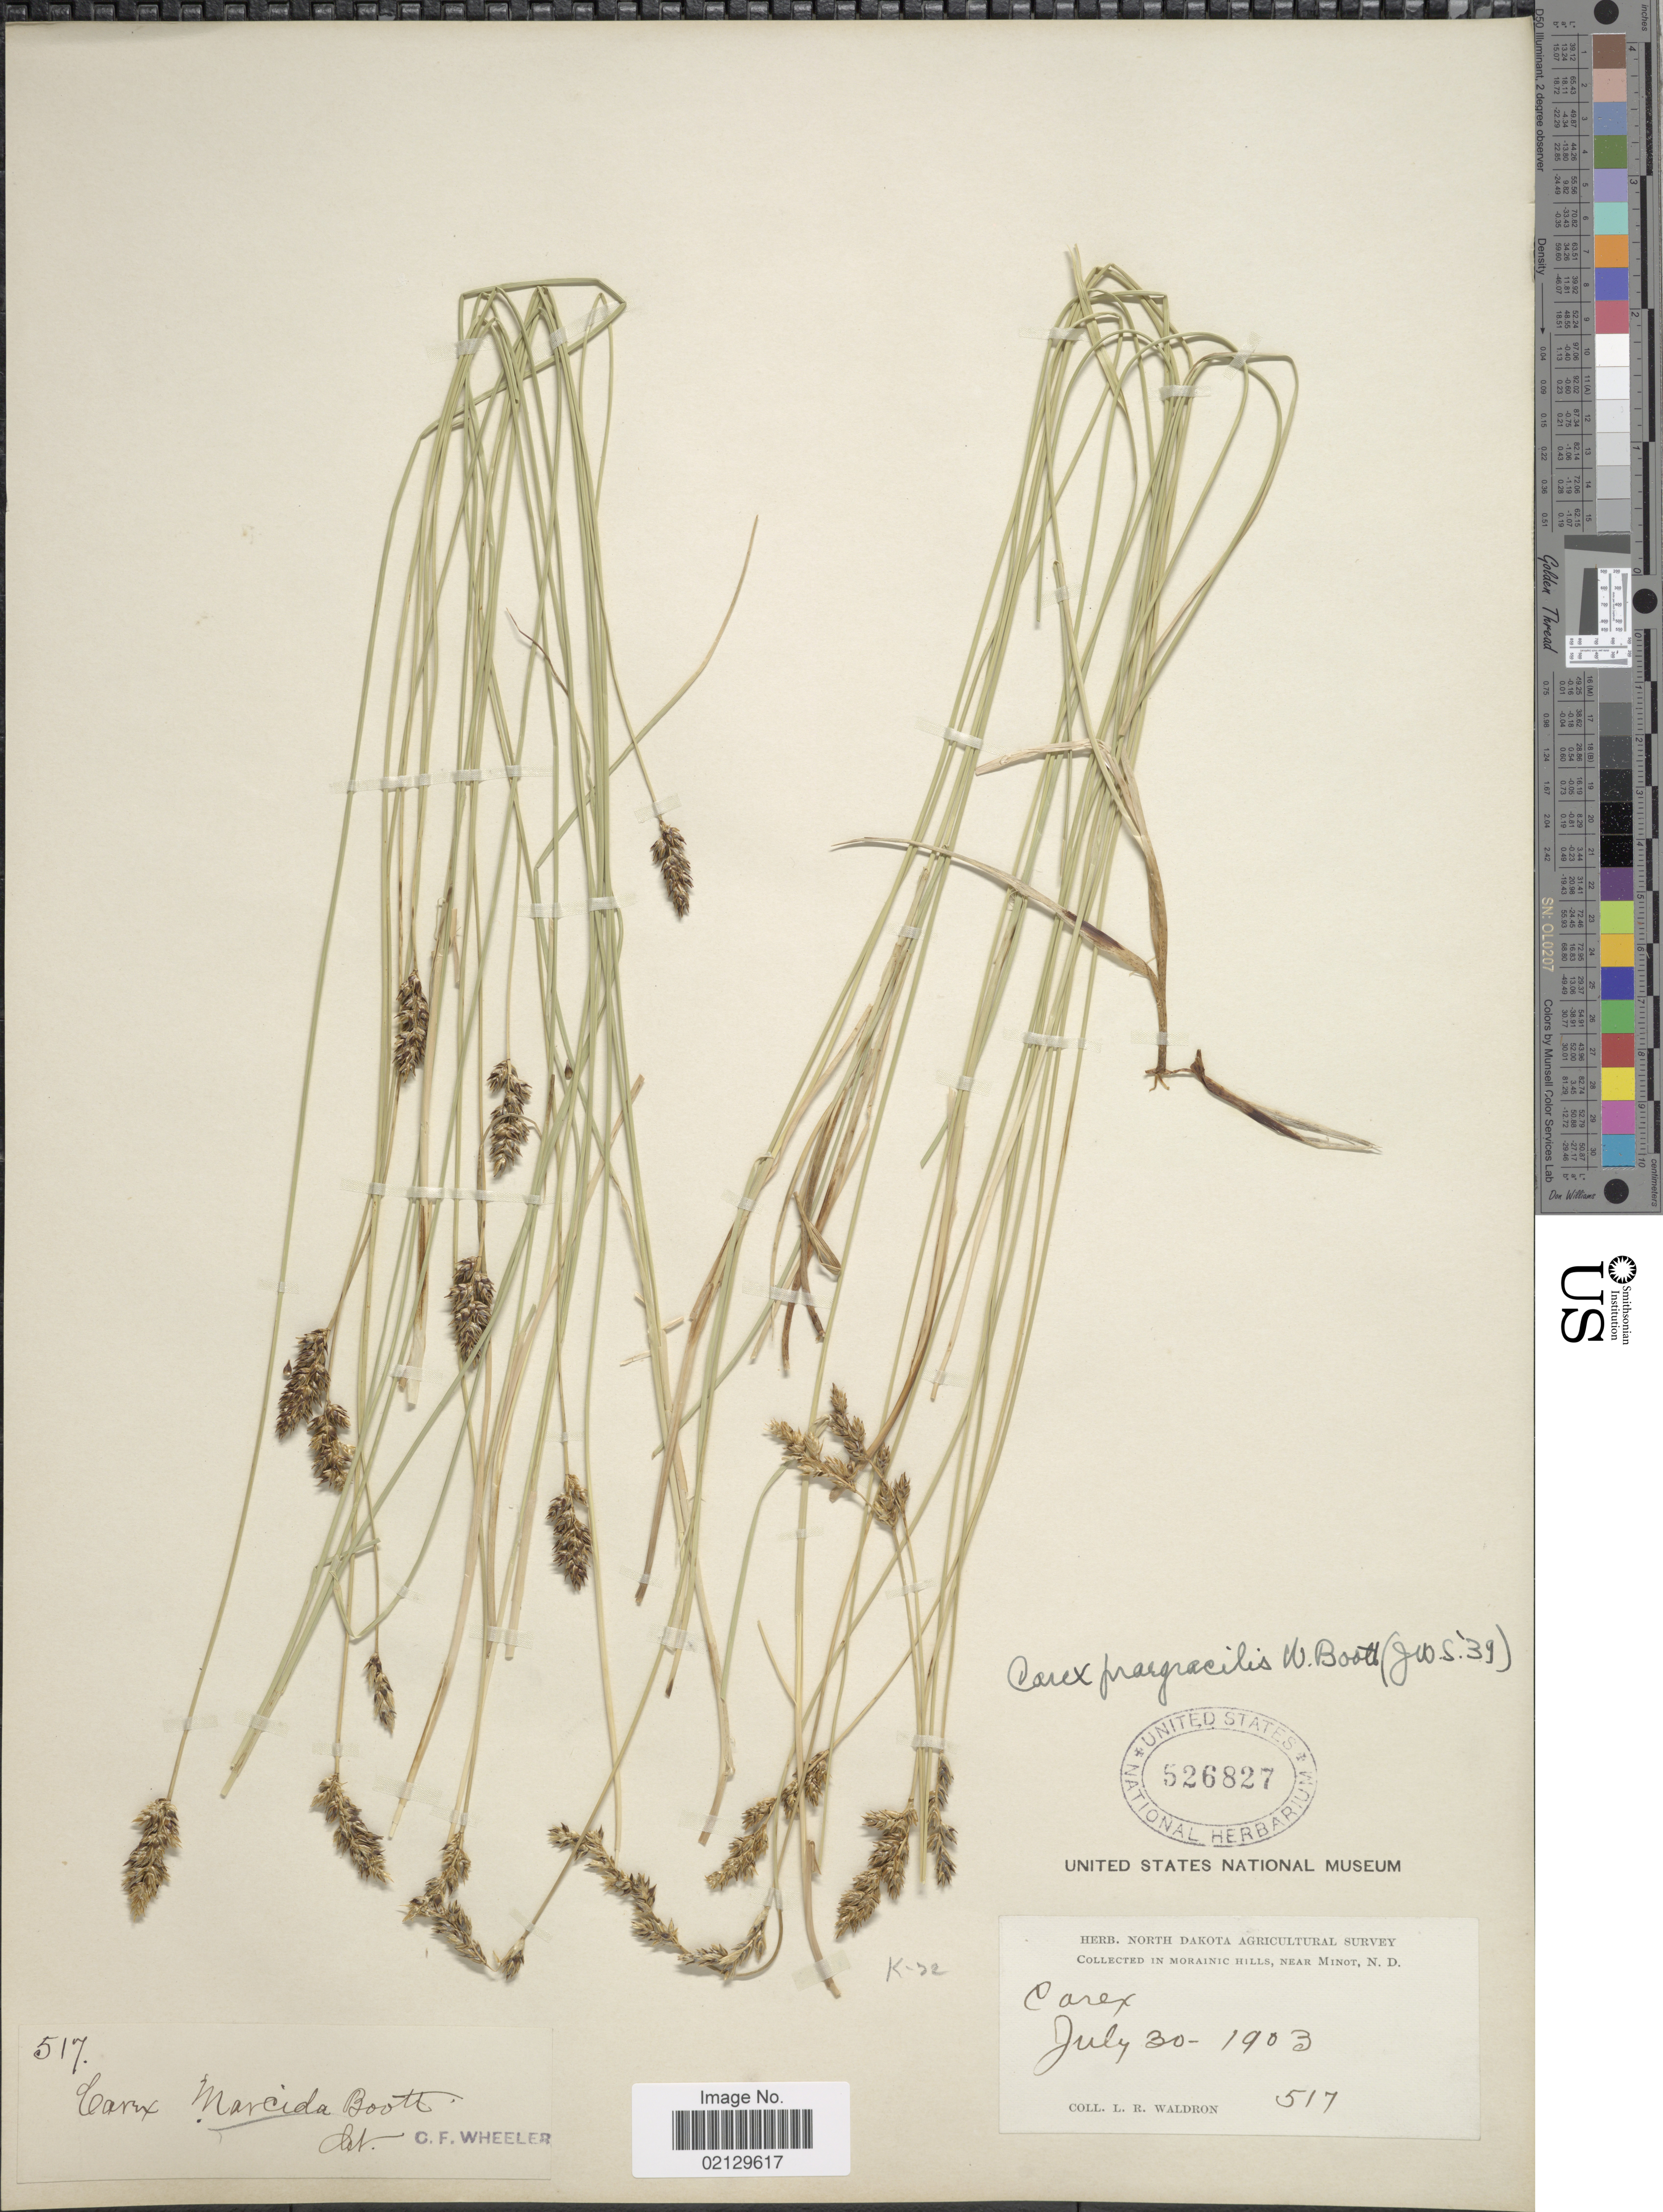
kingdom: Plantae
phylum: Tracheophyta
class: Liliopsida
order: Poales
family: Cyperaceae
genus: Carex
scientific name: Carex praegracilis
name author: W. Boott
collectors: L. Waldron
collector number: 517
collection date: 1903-07-30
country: United States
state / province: North Dakota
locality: Morainic Hills, near Minot.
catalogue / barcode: US 526827